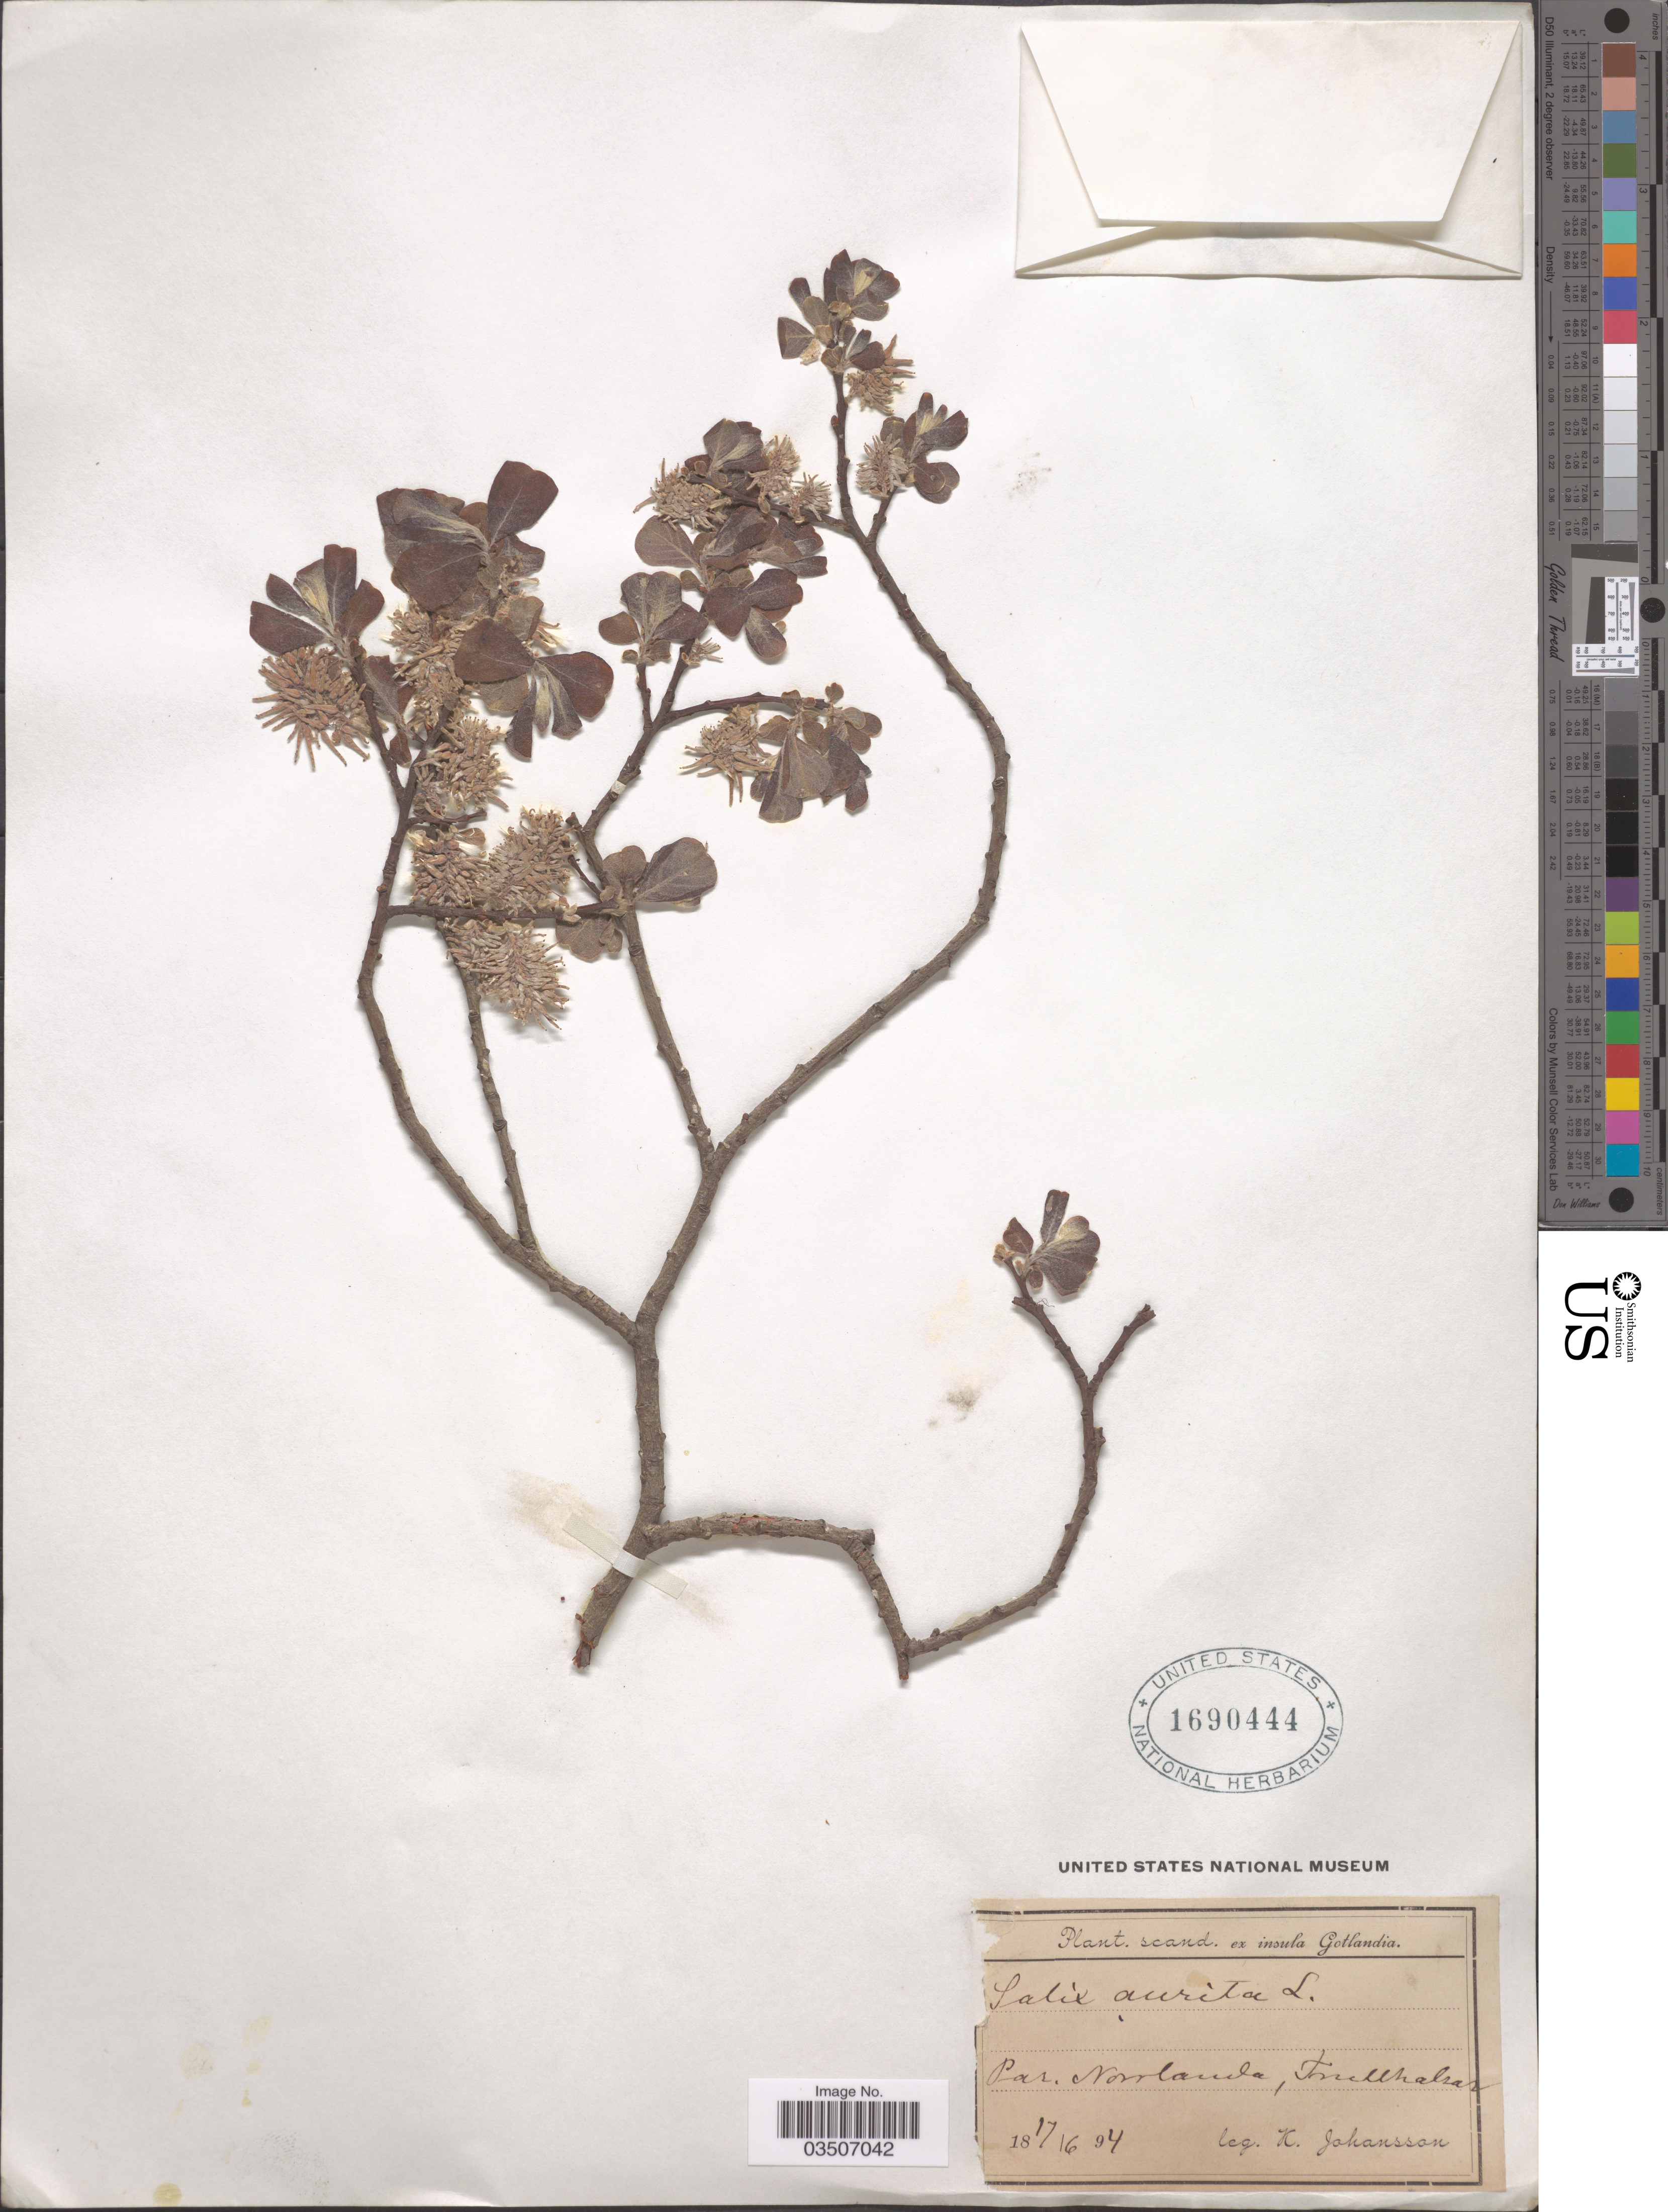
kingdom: Plantae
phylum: Tracheophyta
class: Magnoliopsida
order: Malpighiales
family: Salicaceae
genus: Salix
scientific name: Salix aurita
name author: L.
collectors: H. Johansson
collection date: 1894-06-17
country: Sweden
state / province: Gotland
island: Gotland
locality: Scand. ex insula Gotlandia. Par. Norrlanda, Trullhalsar.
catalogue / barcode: US 1690444